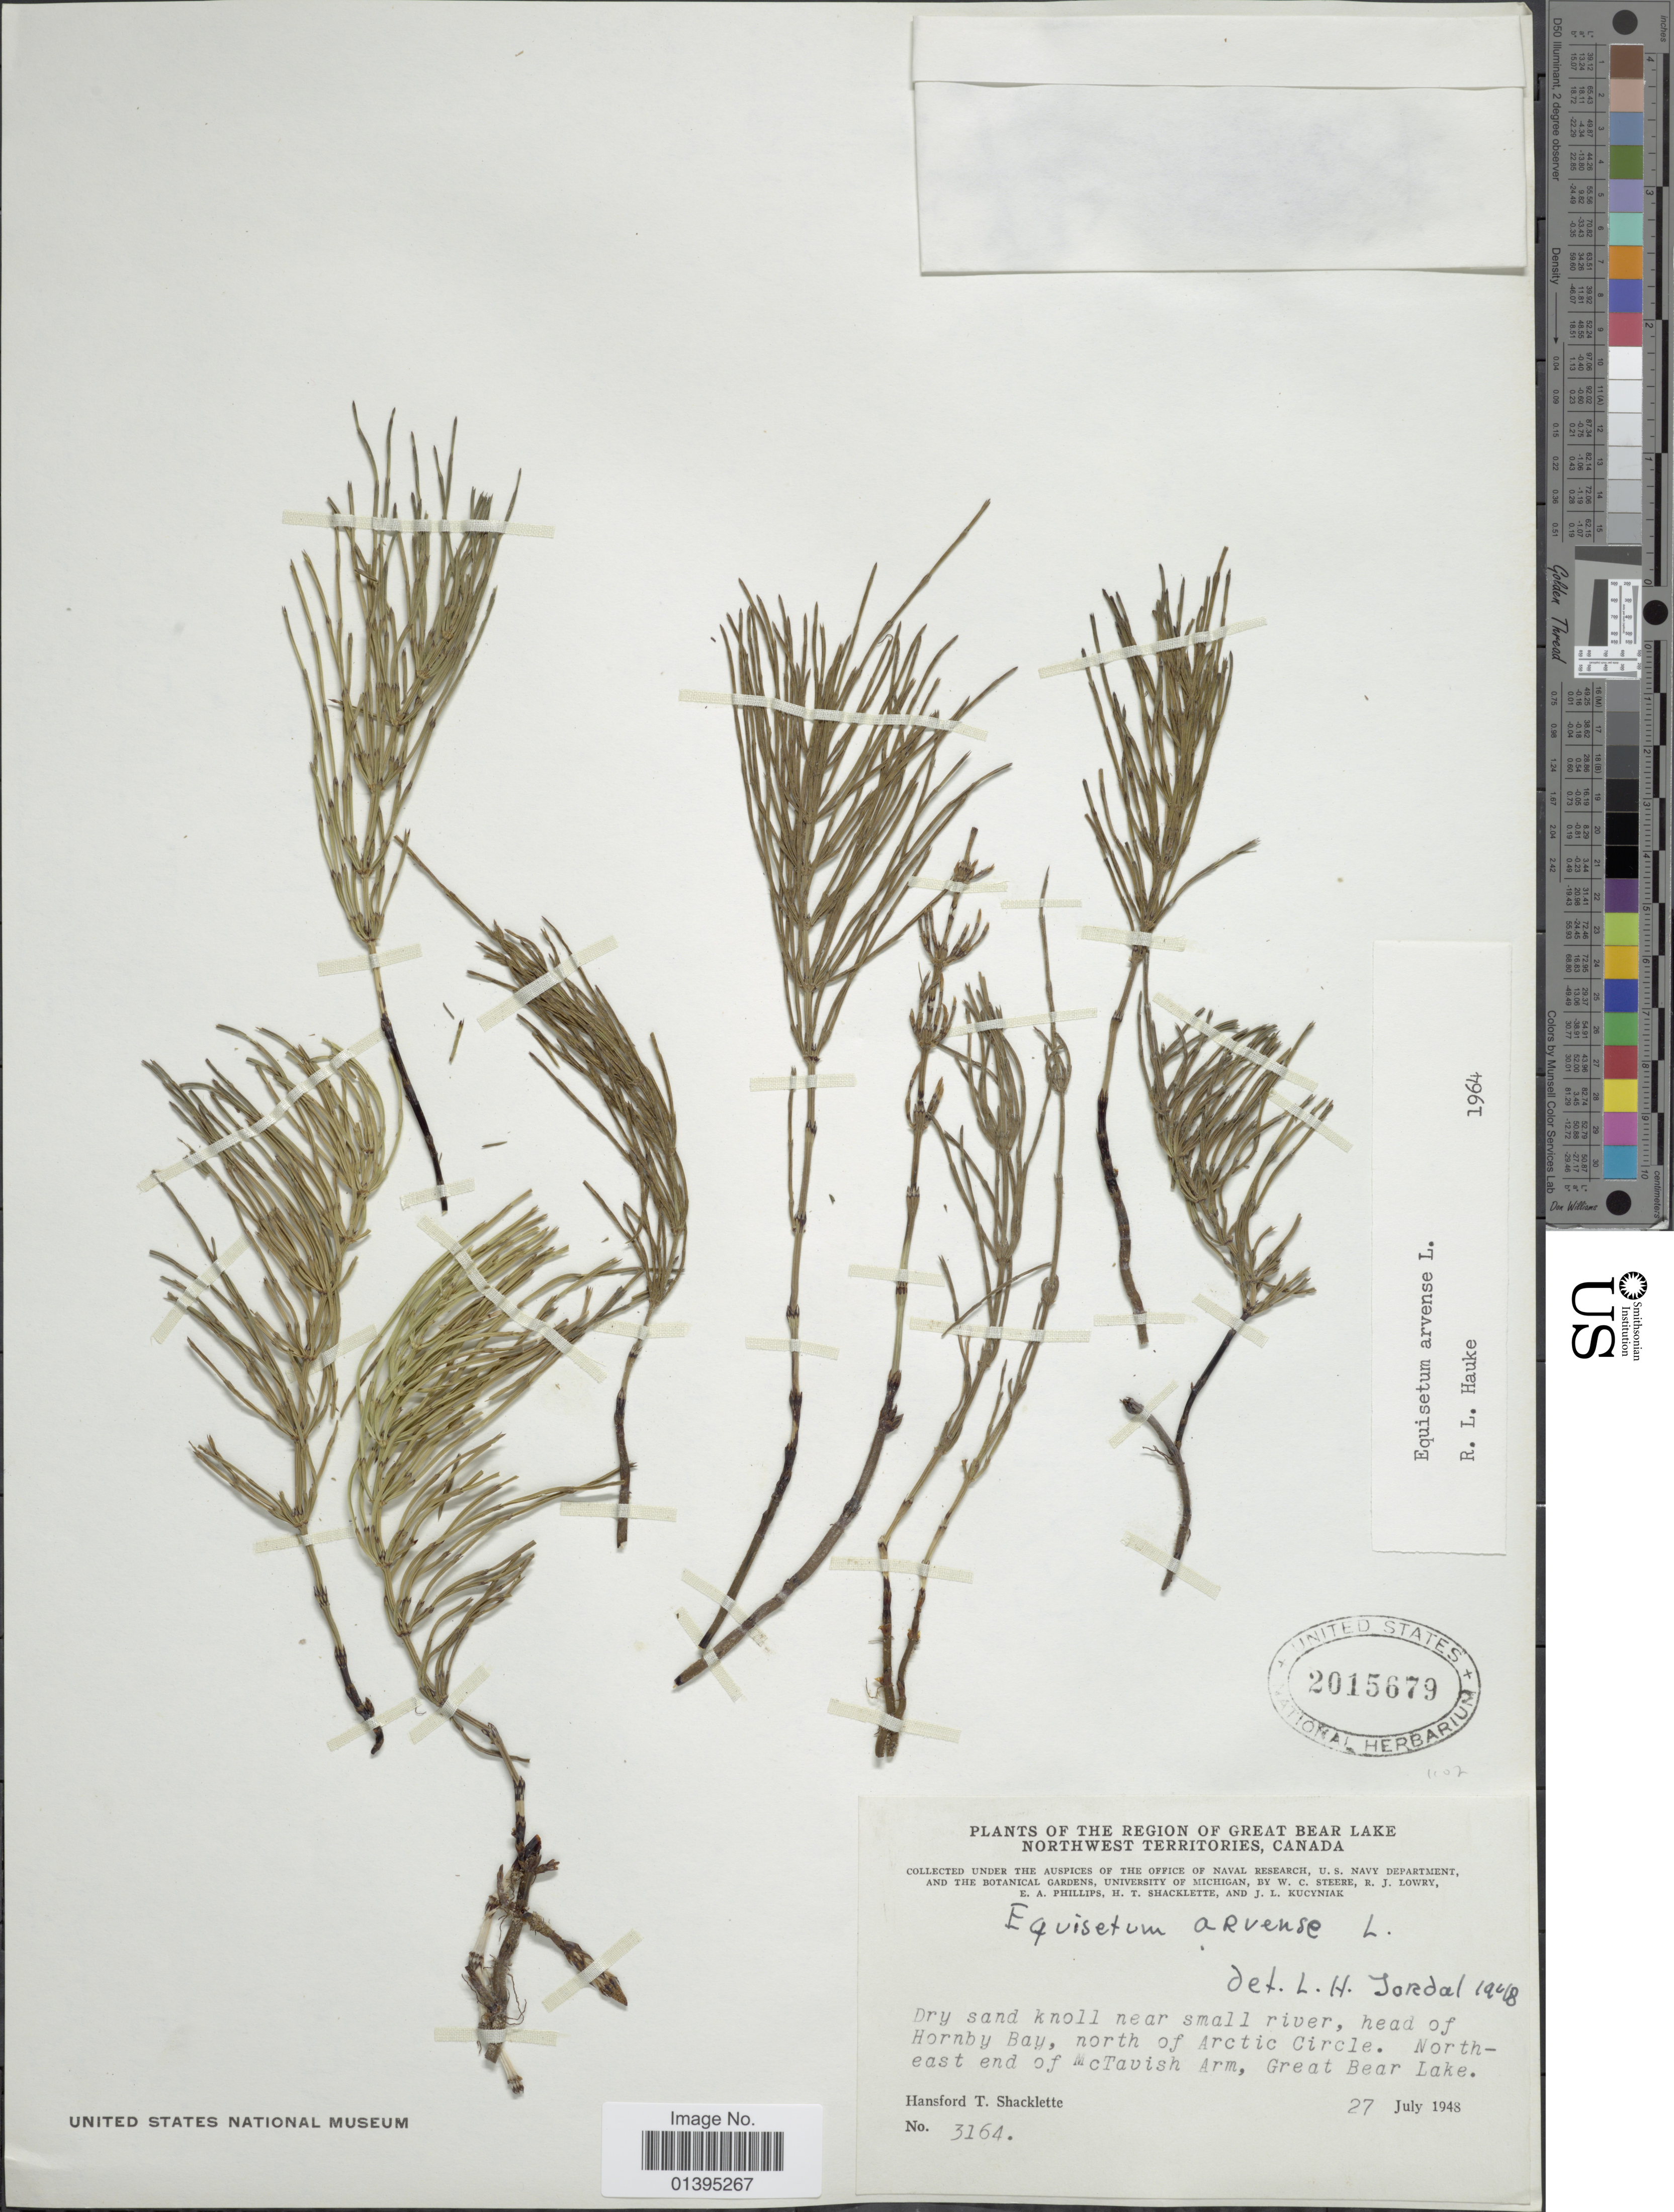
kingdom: Plantae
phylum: Tracheophyta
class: Polypodiopsida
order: Equisetales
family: Equisetaceae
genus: Equisetum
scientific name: Equisetum arvense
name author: L.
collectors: H. Shacklette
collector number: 3164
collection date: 1948-07-27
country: Canada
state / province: Northwest Territories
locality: Head of Hornby Bay, north of Arctic Circle, northeast end of McTavish Arm, Great Bear Lake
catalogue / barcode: US 2015679